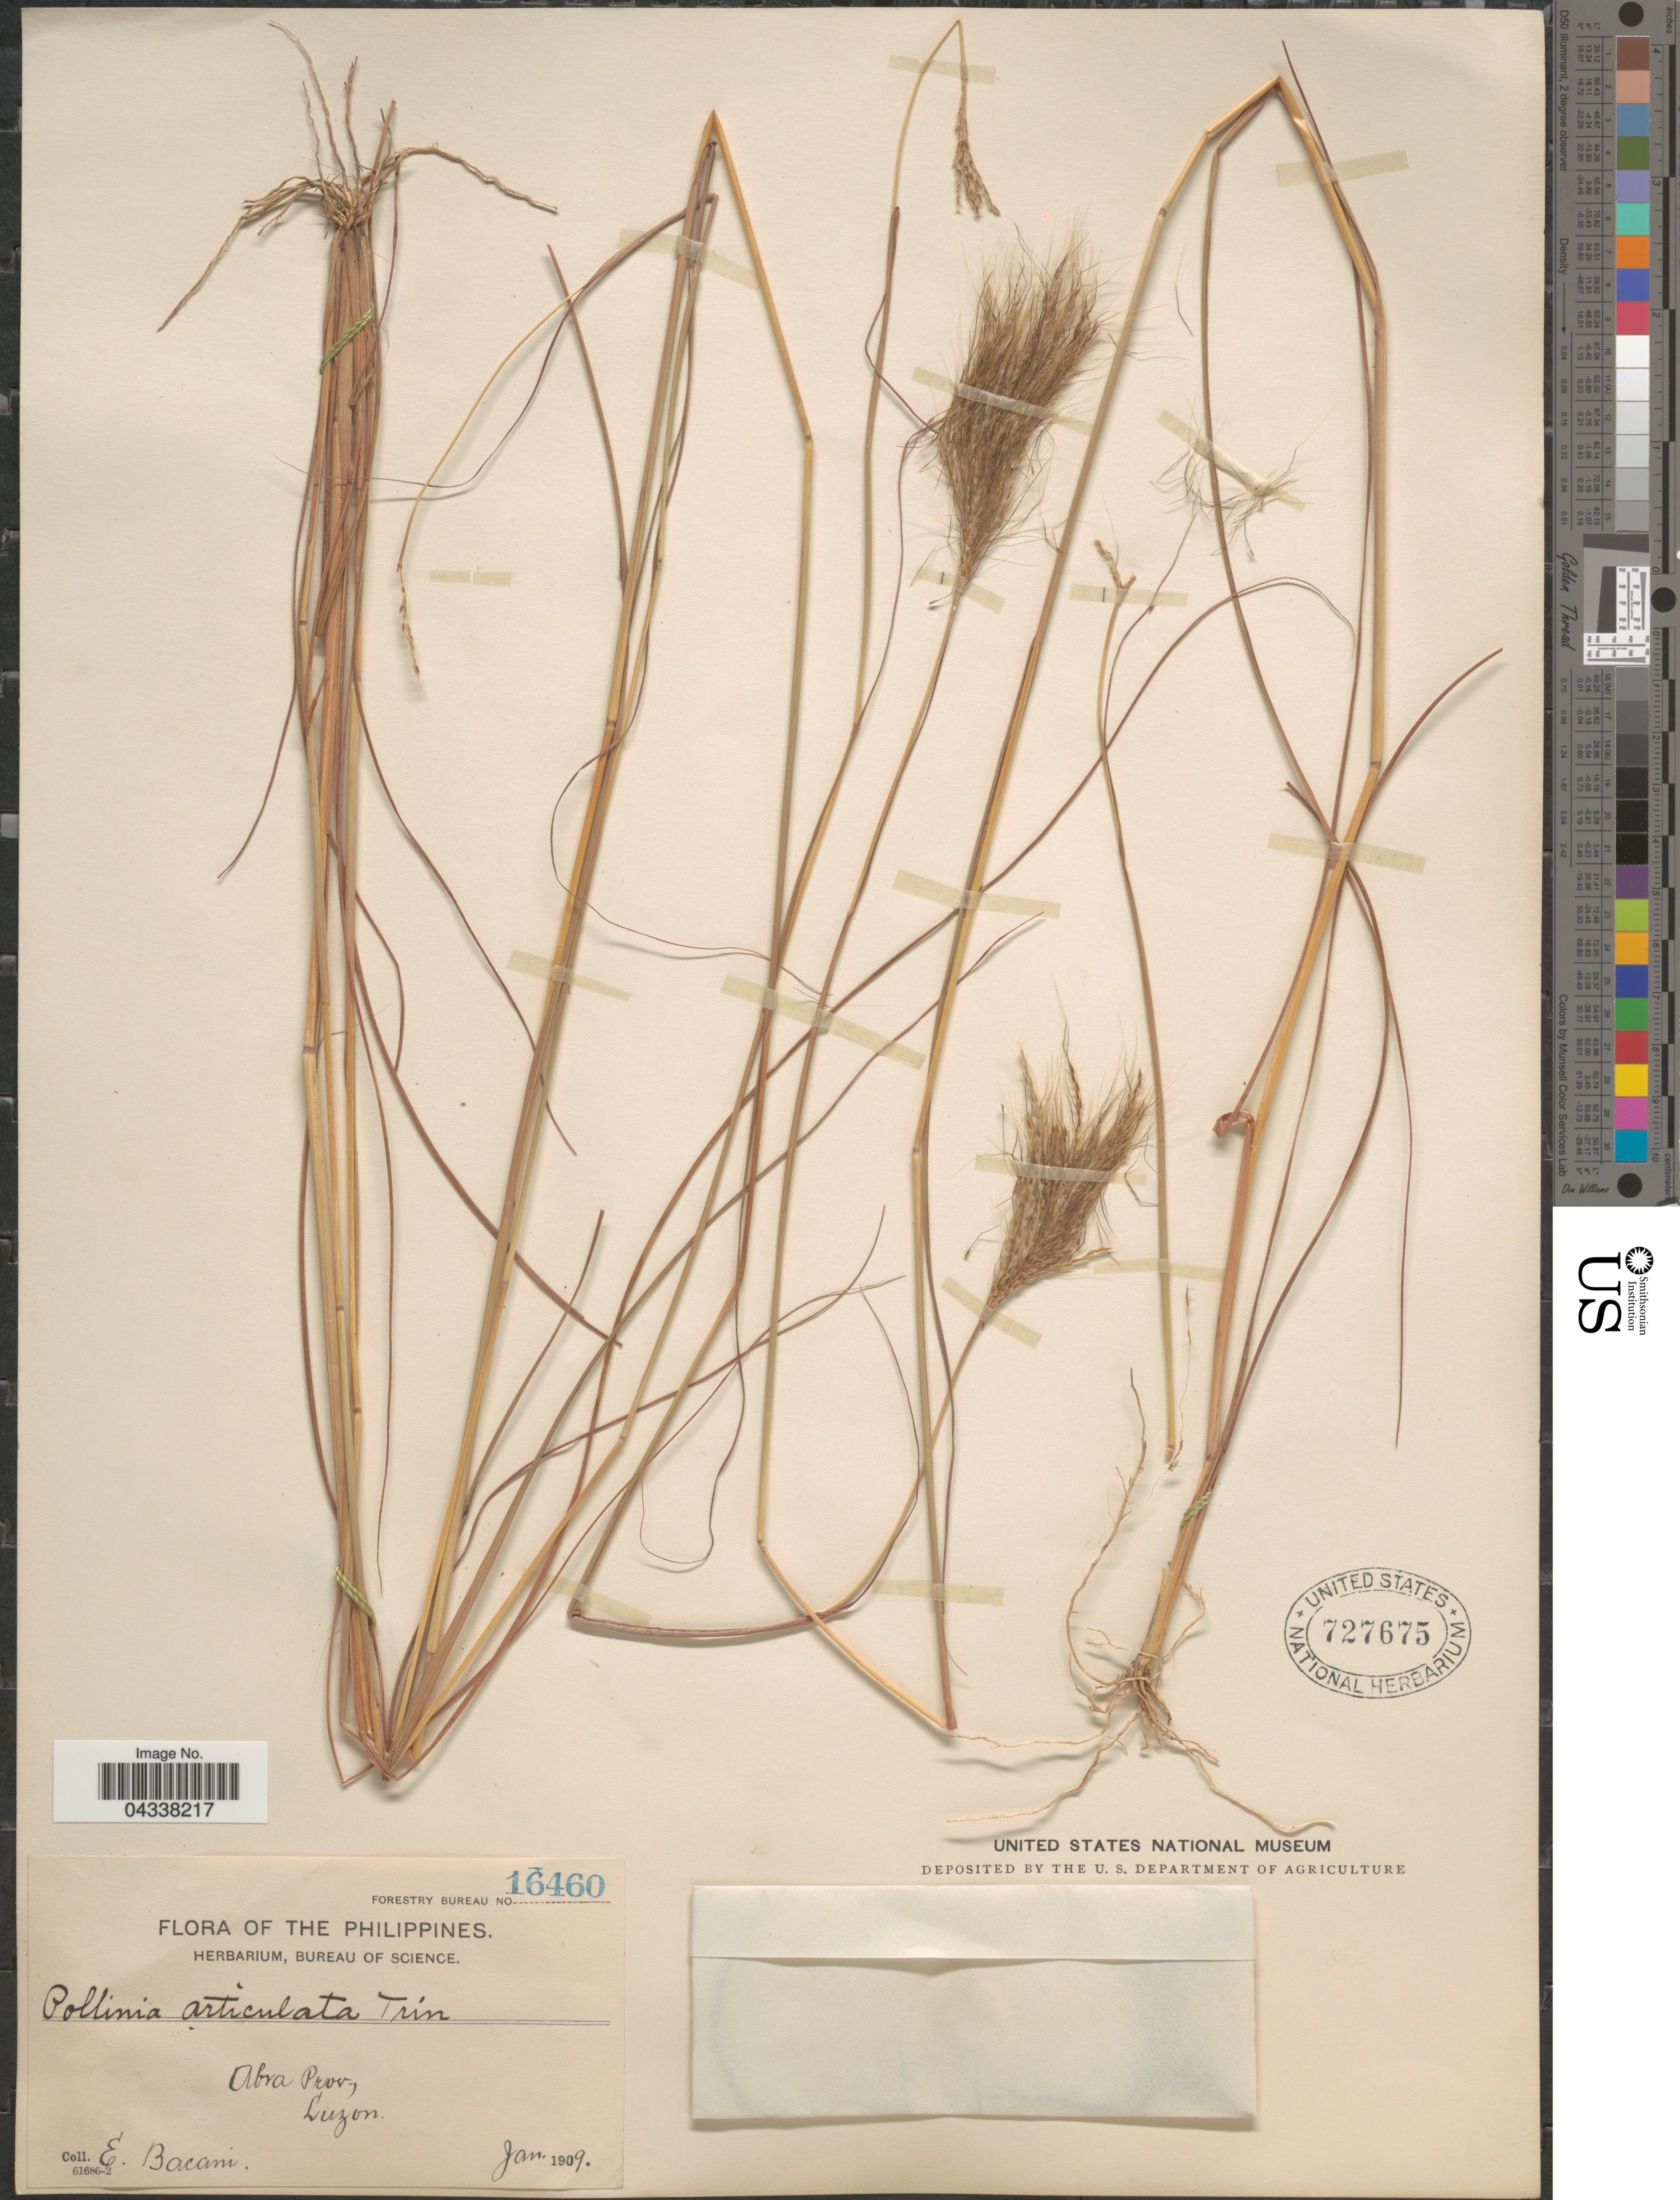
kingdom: Plantae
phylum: Tracheophyta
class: Liliopsida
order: Poales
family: Poaceae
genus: Pseudopogonatherum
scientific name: Pseudopogonatherum contortum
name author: A. Camus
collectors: E. Bacani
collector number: Forestry Bureau 16460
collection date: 1909-01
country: Philippines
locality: Abra Prov., Luzon.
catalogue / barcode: US 727675